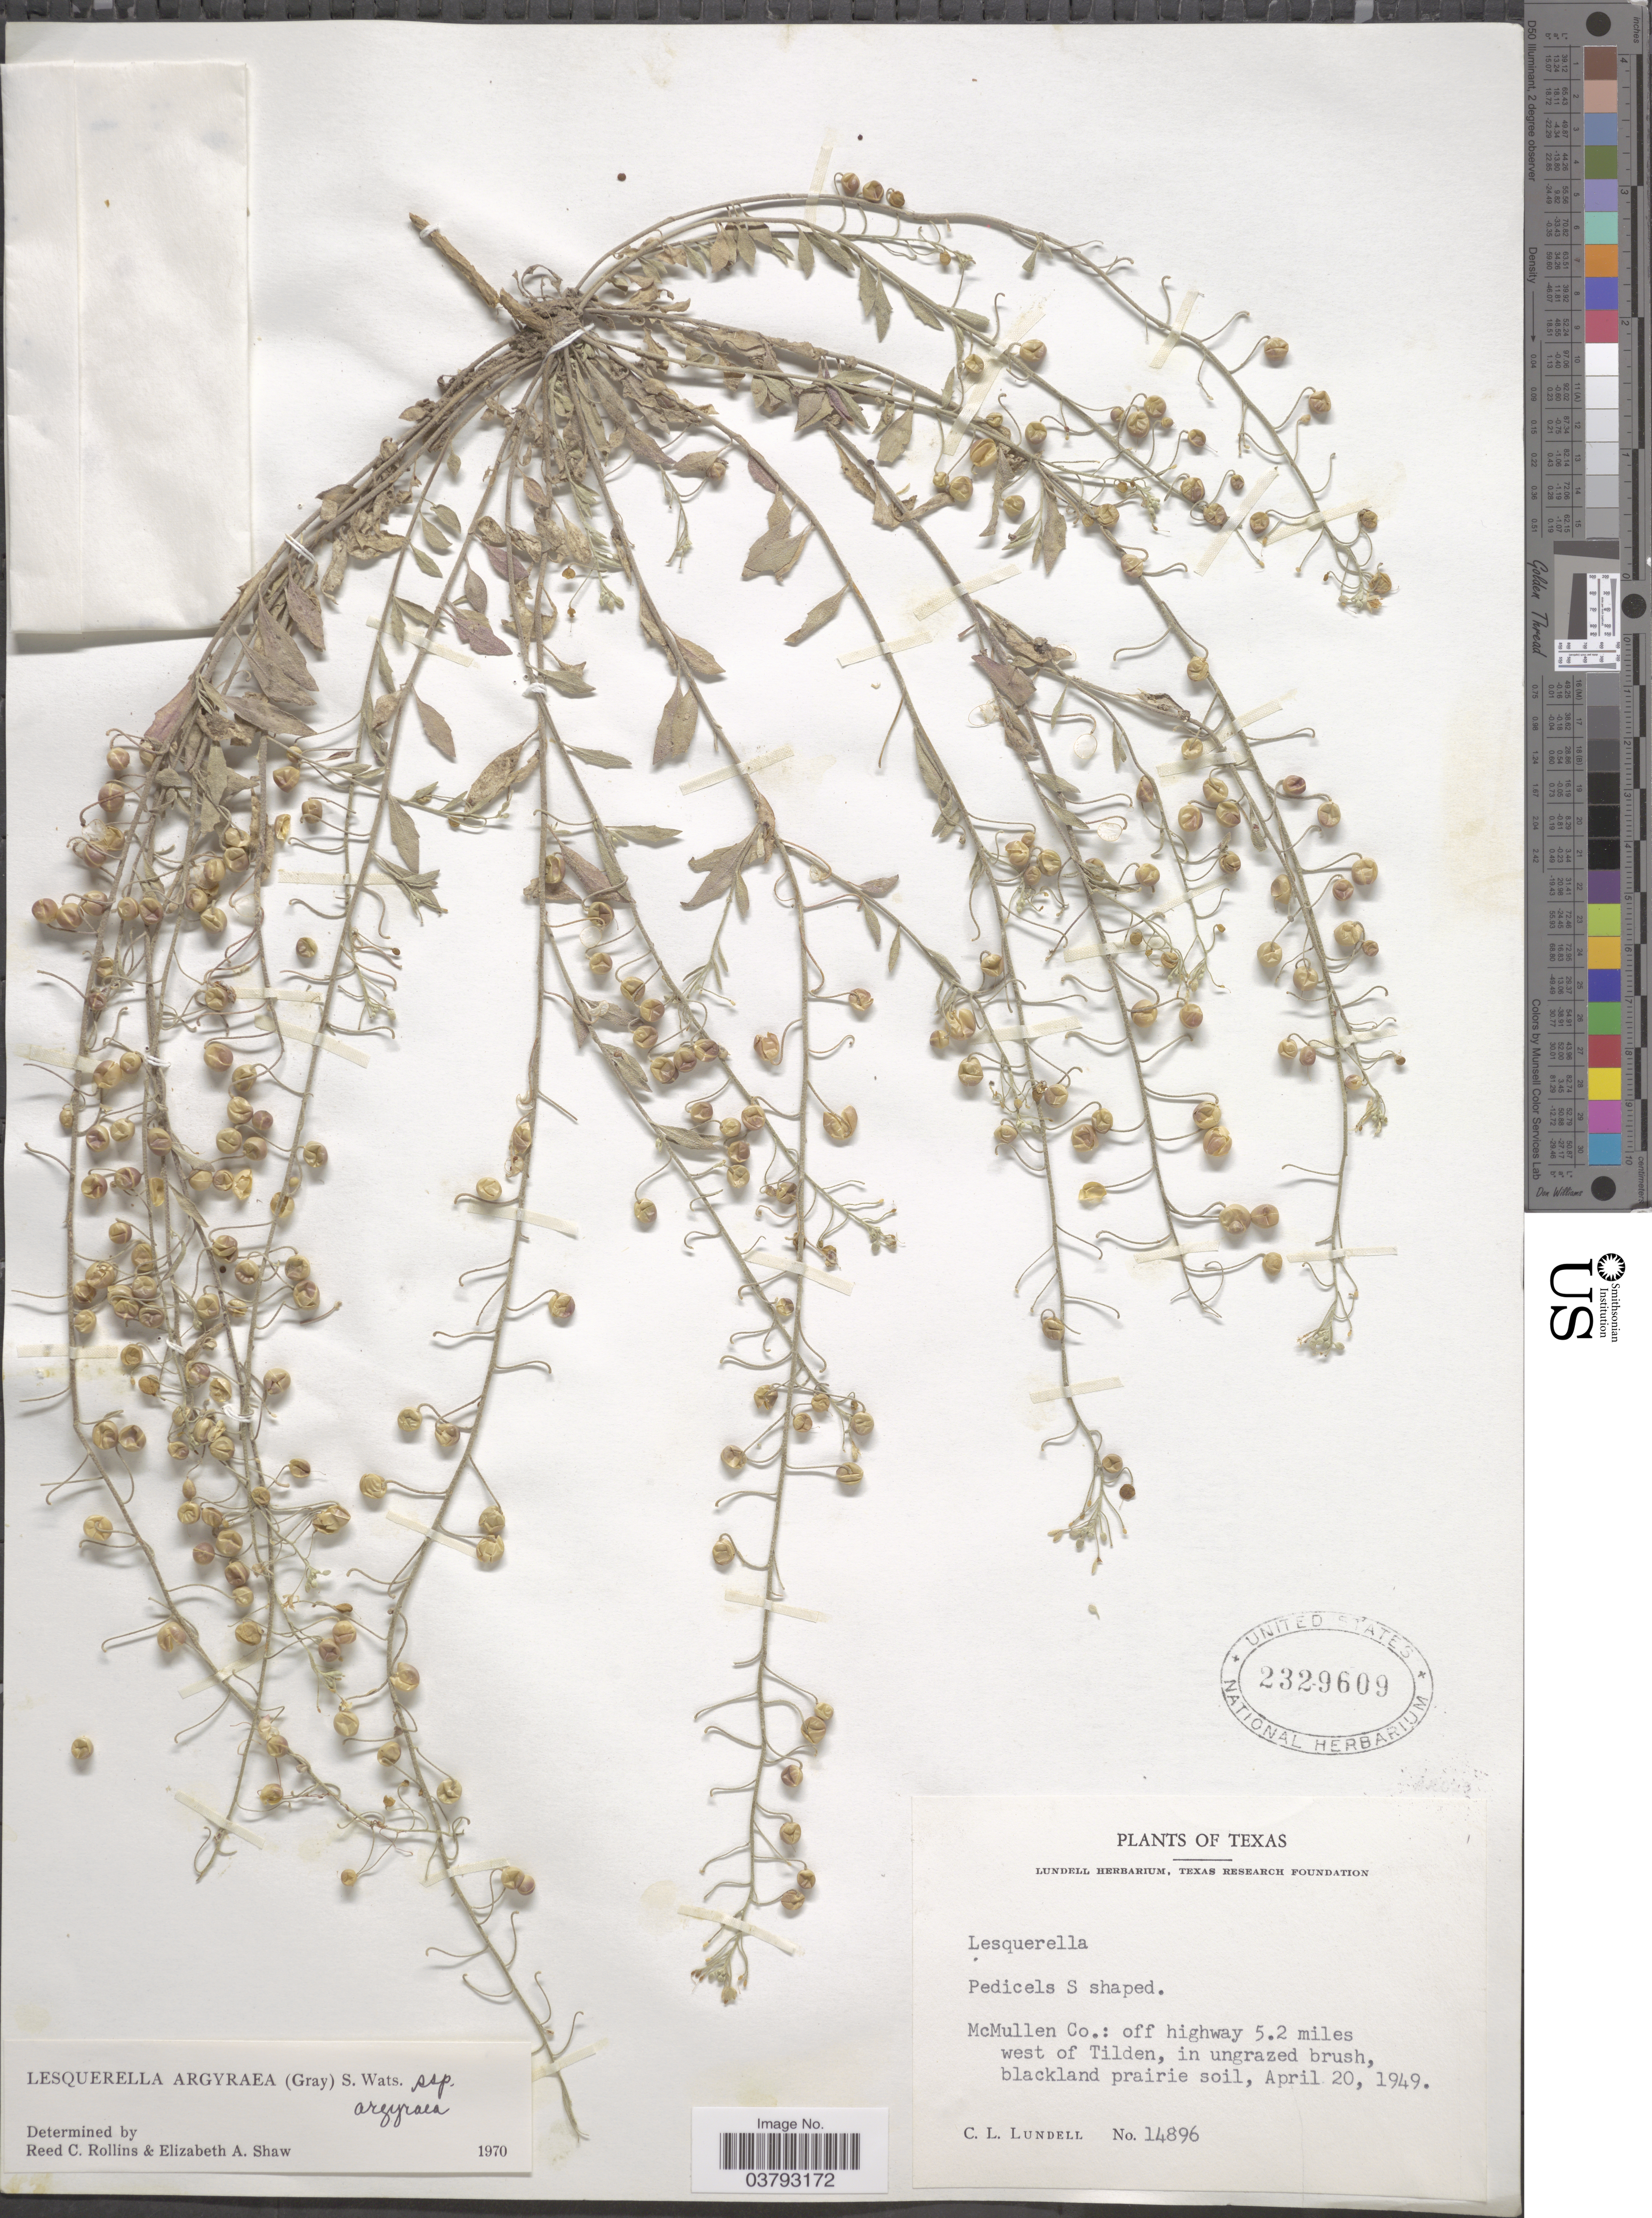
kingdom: Plantae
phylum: Tracheophyta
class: Magnoliopsida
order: Brassicales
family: Brassicaceae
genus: Lesquerella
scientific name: Lesquerella argyraea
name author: (A. Gray) S. Watson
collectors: C. L. Lundell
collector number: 14896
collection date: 1949-04-20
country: United States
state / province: Texas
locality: McMullen Co.: off highway 5.2 miles west of Tilden.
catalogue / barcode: US 2329609